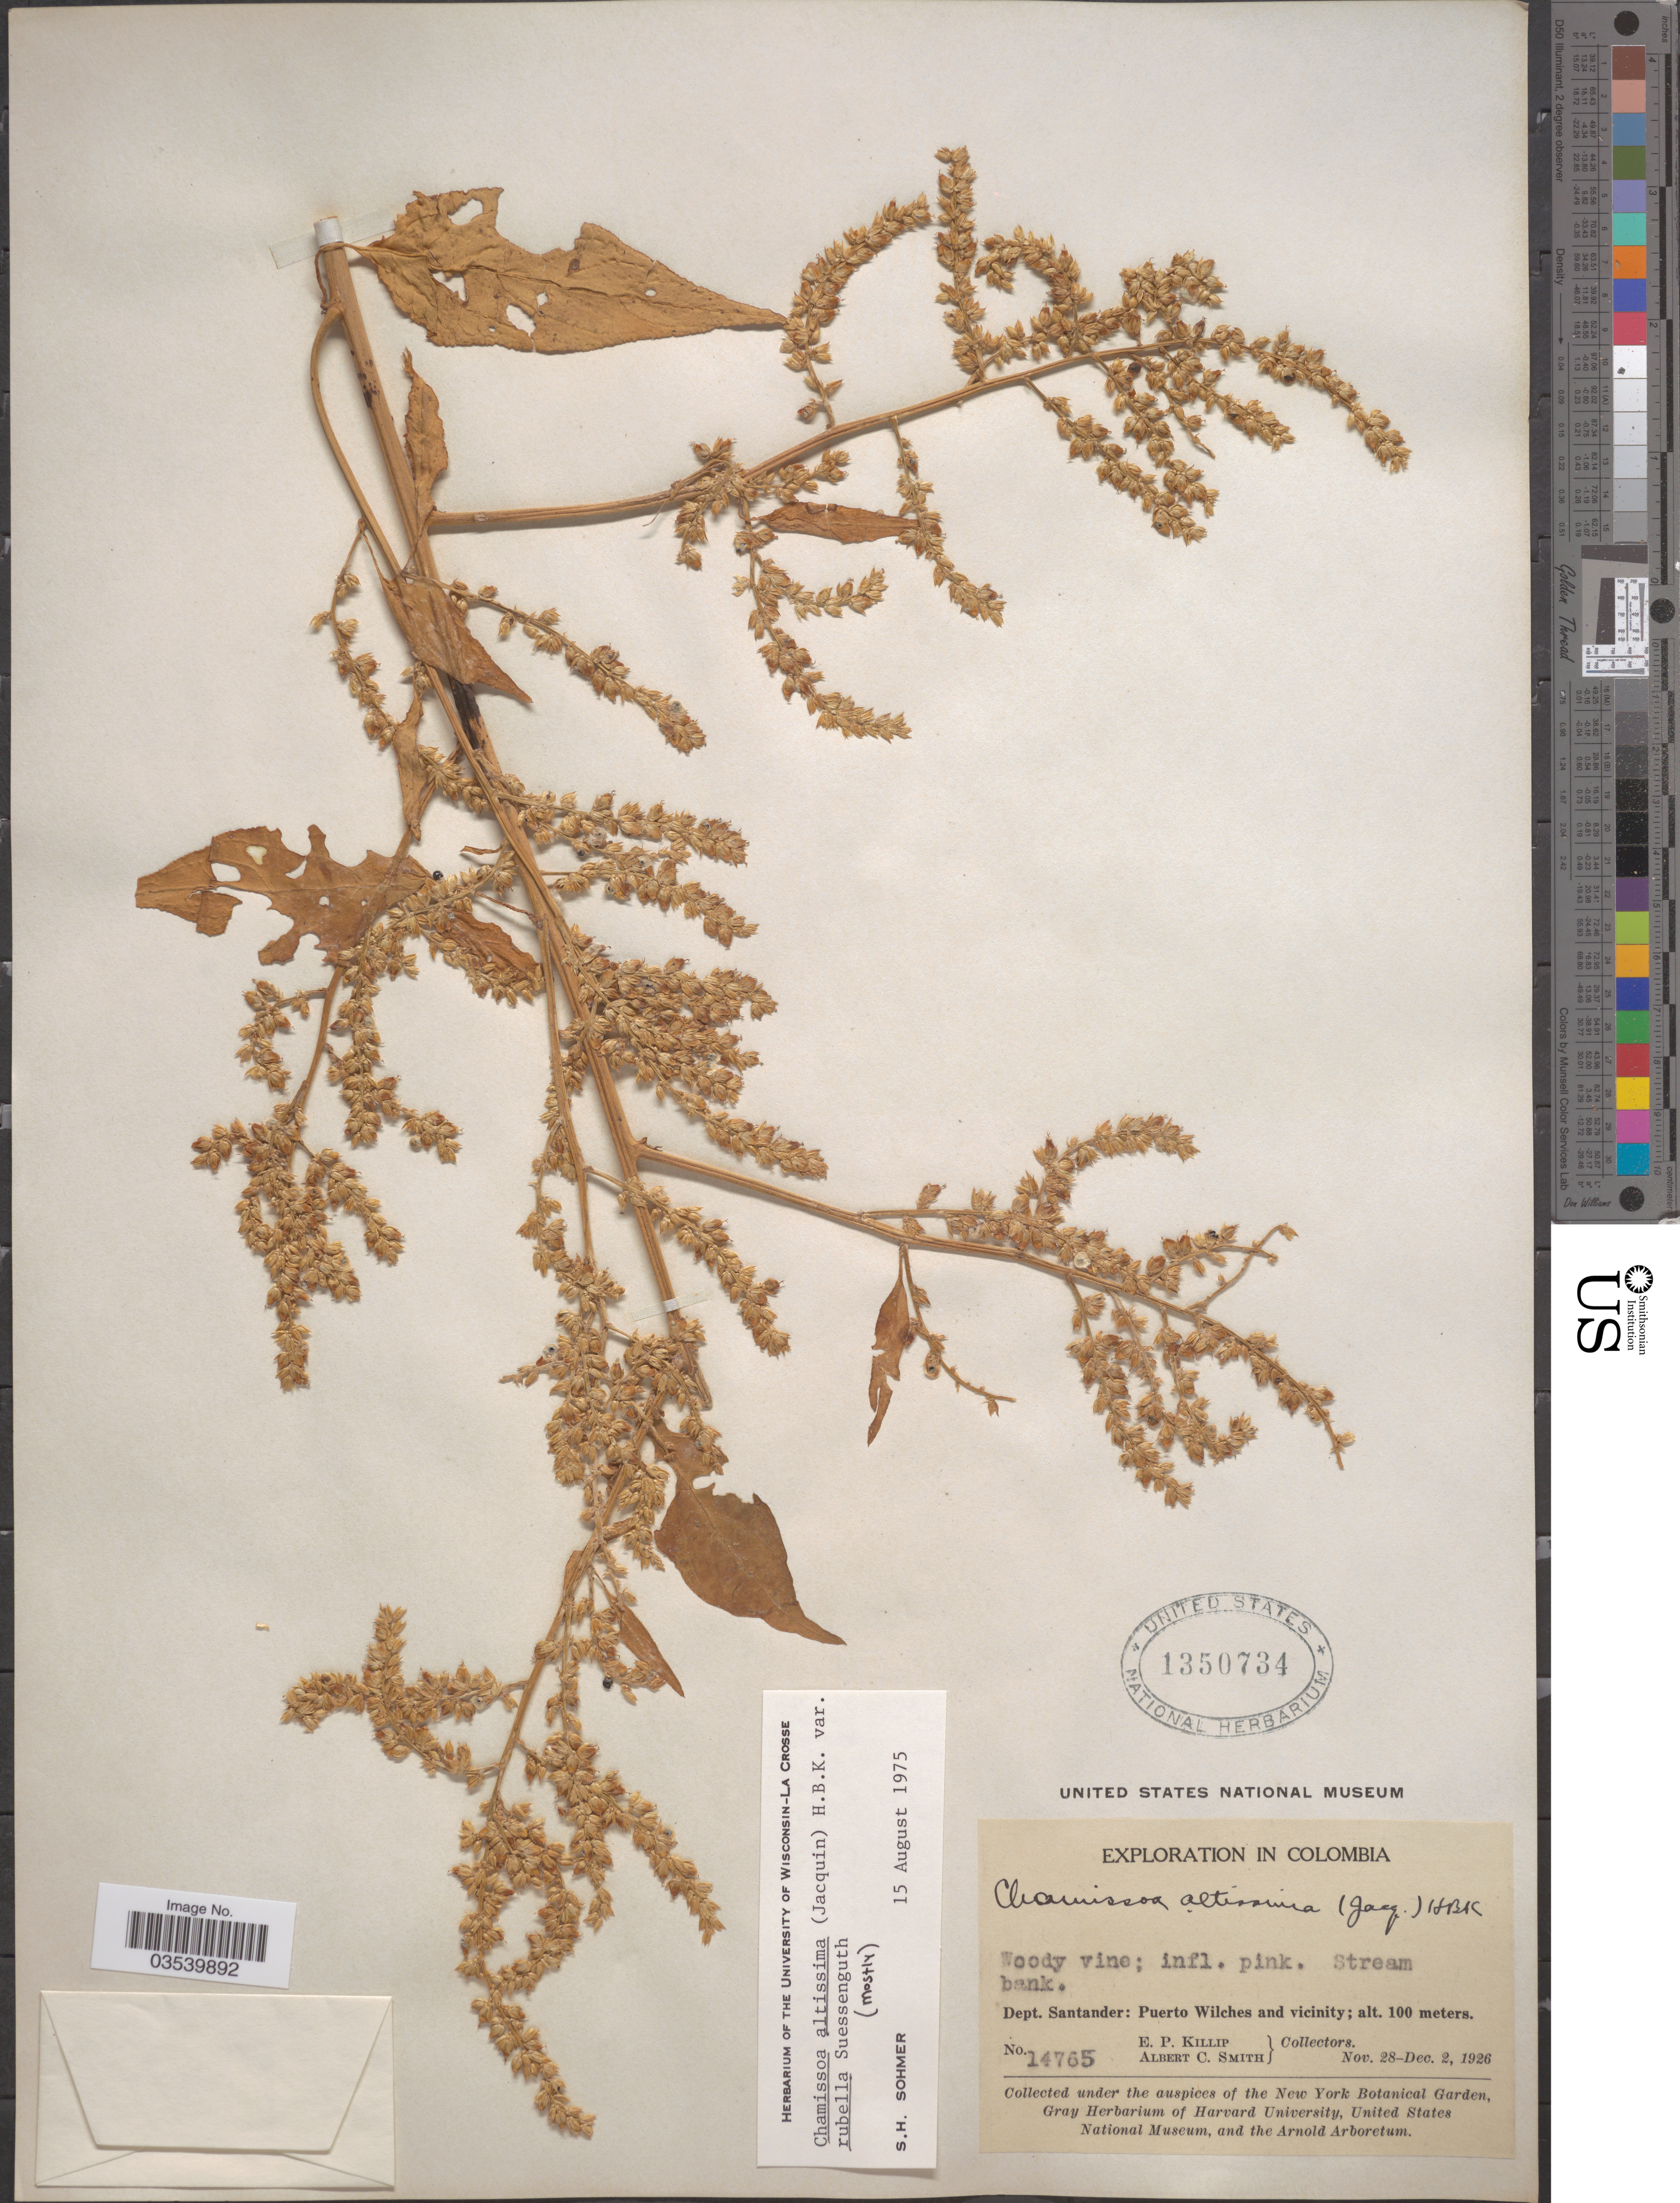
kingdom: Plantae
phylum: Tracheophyta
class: Magnoliopsida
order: Caryophyllales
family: Amaranthaceae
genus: Chamissoa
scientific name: Chamissoa altissima var. rubella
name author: Suess.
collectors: E. P. Killip & A. C. Smith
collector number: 14765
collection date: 1926-11-28/1926-12-02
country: Colombia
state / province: Santander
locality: Dept. Santander: Puerto Wilches and vicinity.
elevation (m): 100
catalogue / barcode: US 1350734